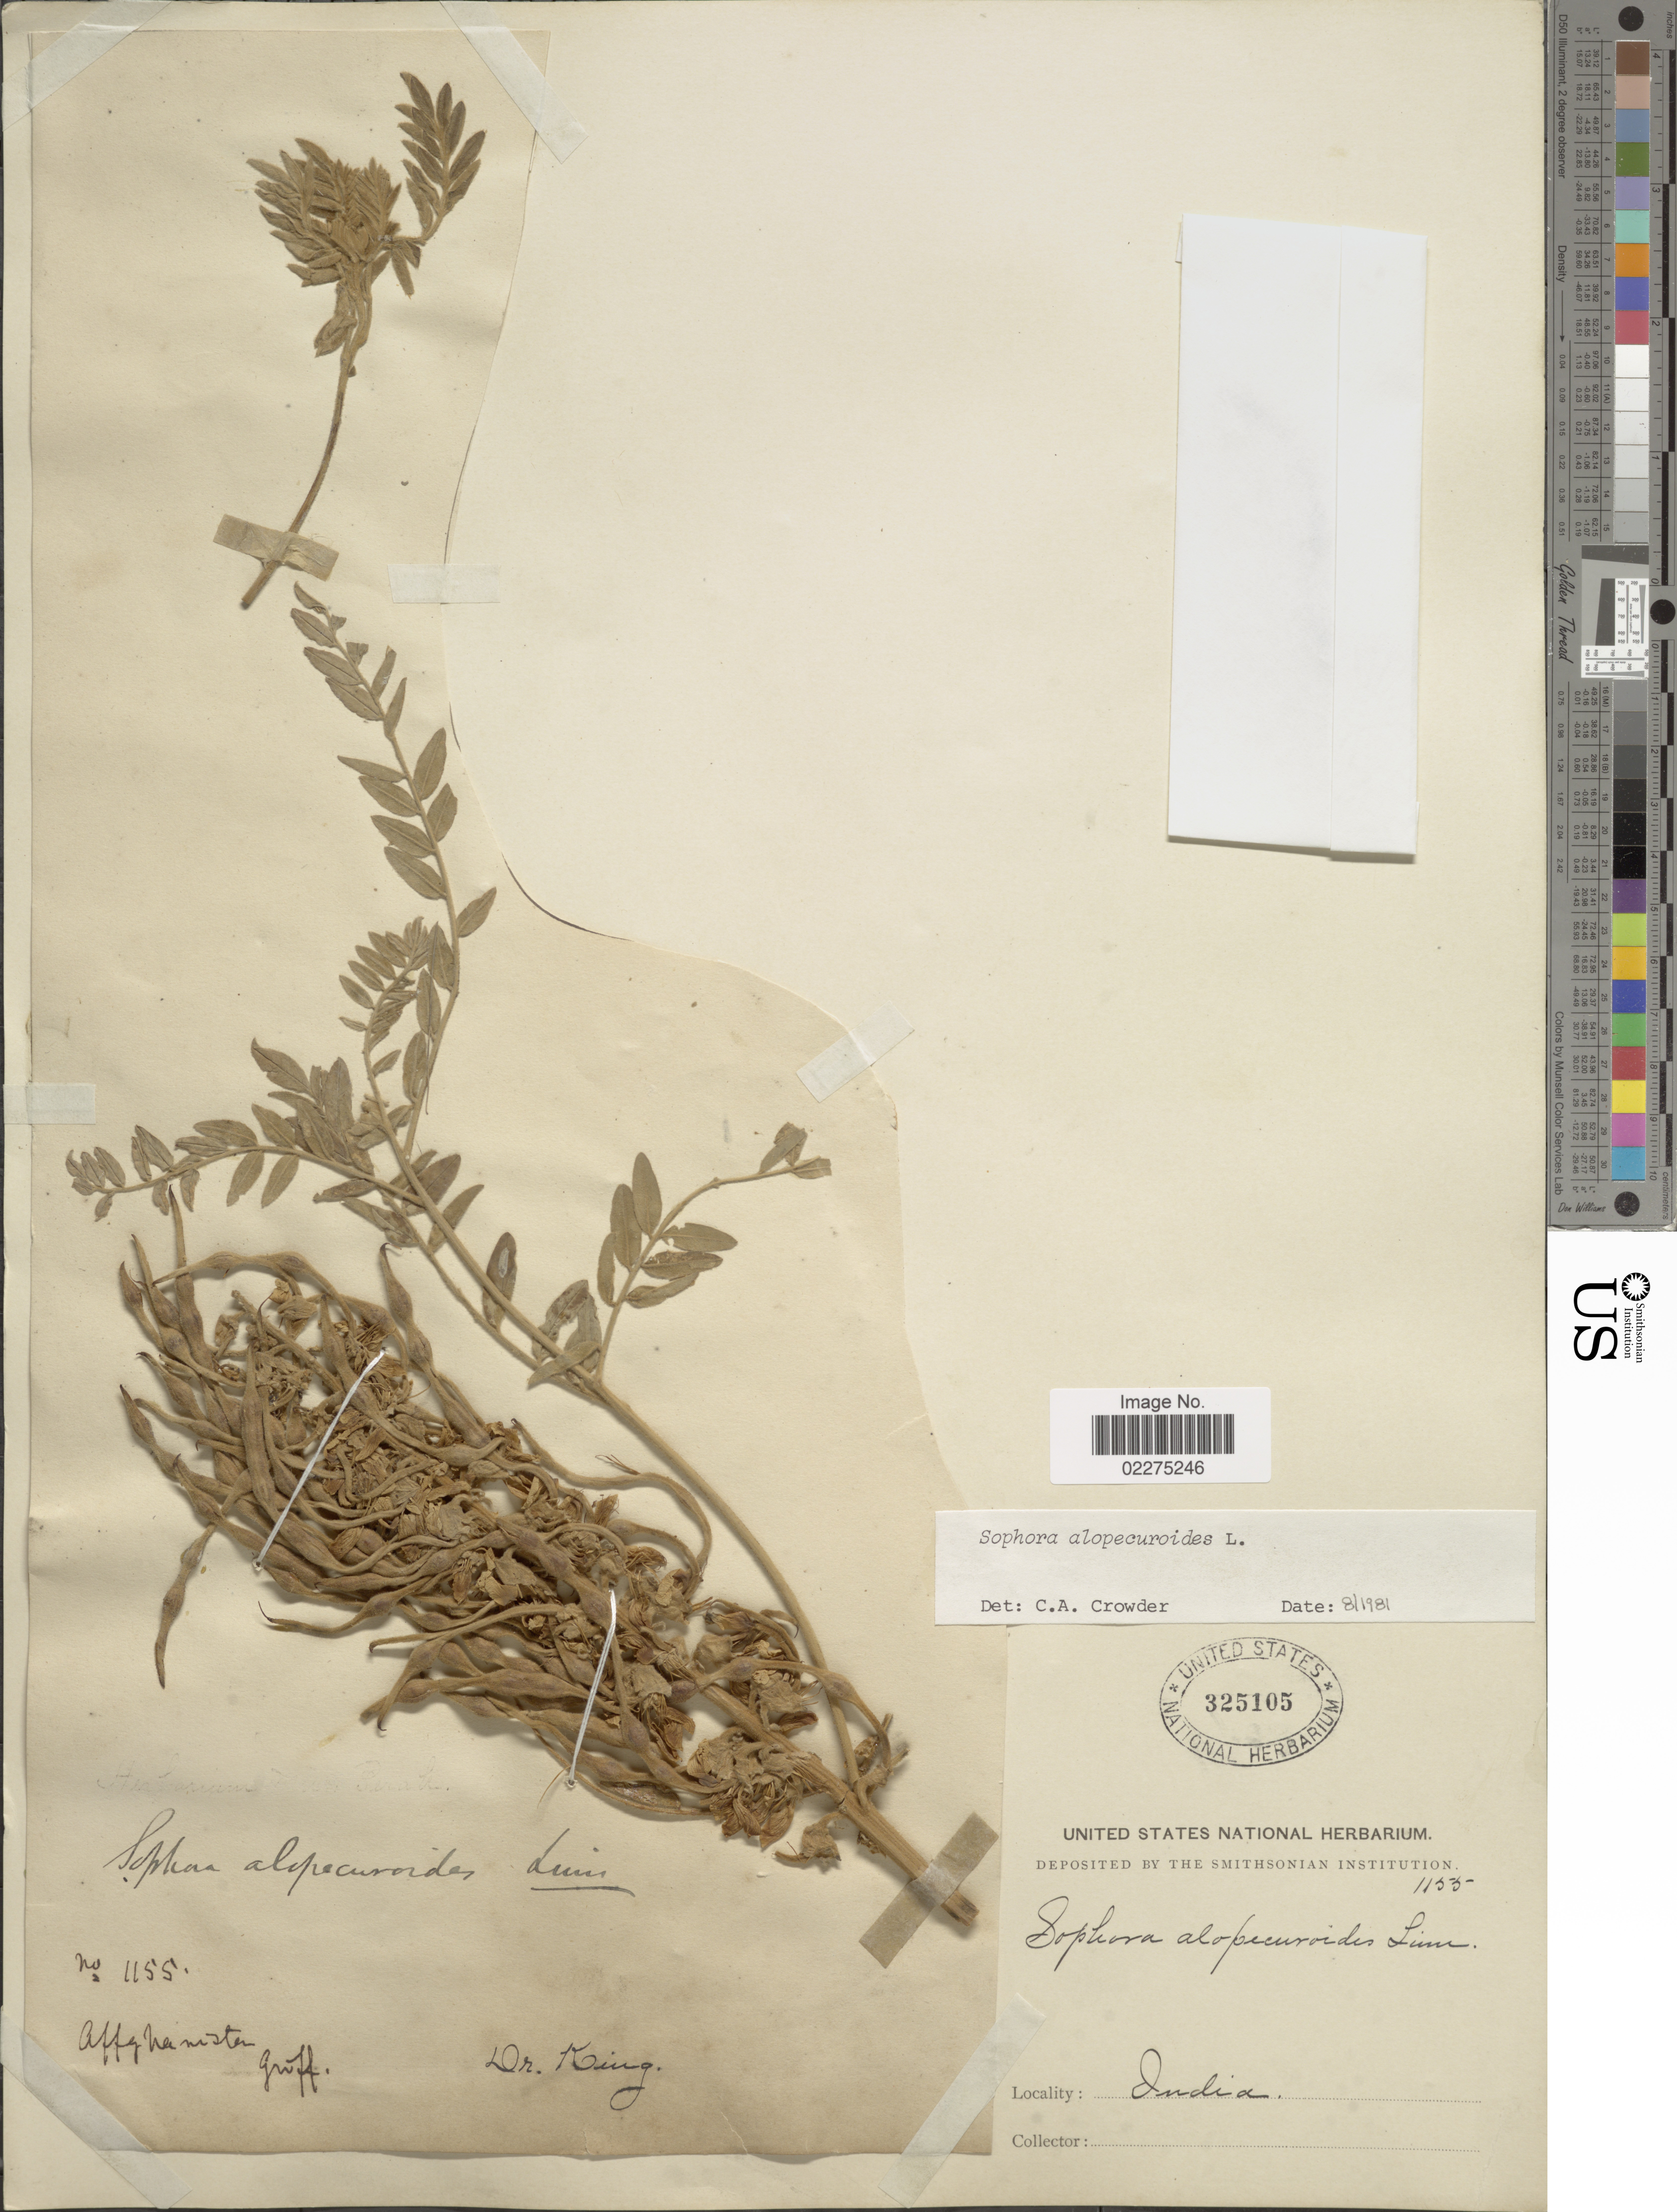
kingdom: Plantae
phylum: Tracheophyta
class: Magnoliopsida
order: Fabales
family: Fabaceae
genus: Sophora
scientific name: Sophora alopecuroides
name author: L.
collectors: King, --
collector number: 1155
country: Afghanistan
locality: Affghanistan [interpreted] Groff. India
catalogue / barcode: US 325105